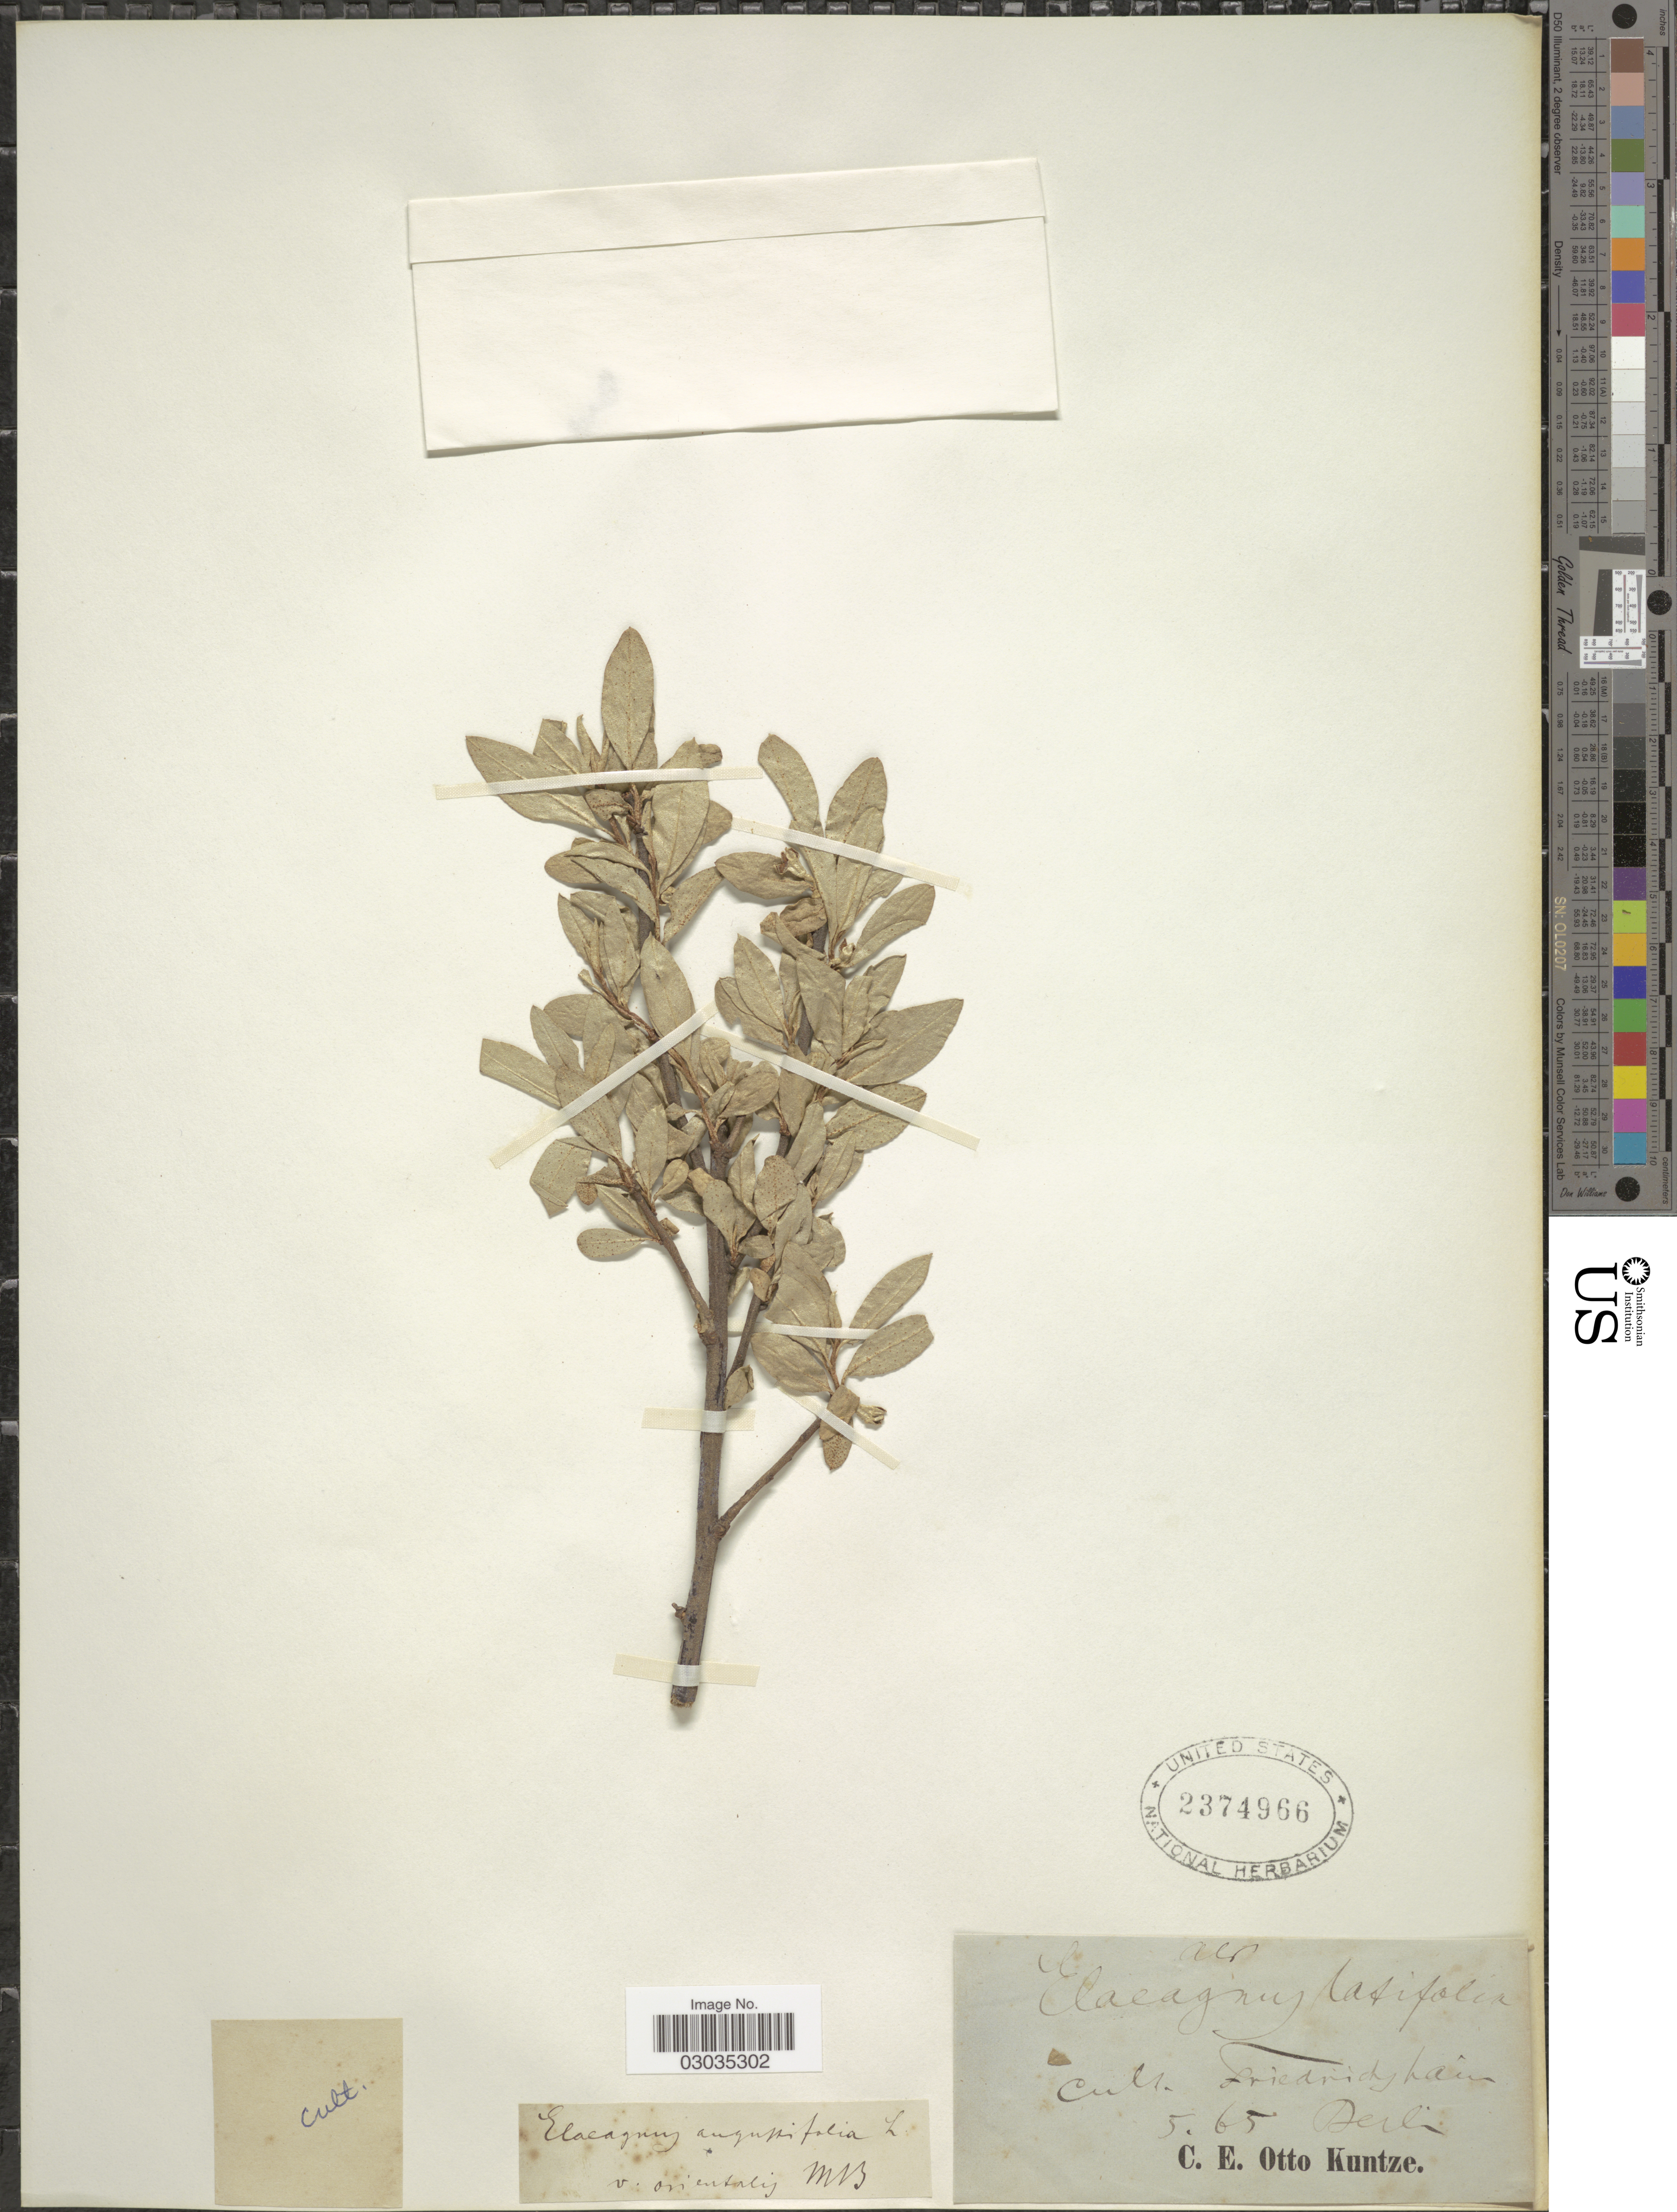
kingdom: Plantae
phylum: Tracheophyta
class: Magnoliopsida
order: Rosales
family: Elaeagnaceae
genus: Elaeagnus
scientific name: Elaeagnus angustifolia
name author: L.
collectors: C.E.O. Kuntze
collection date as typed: Transcribed d/m/y: /5/65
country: Germany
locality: Cult. Friedrichshain.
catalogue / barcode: US 2374966